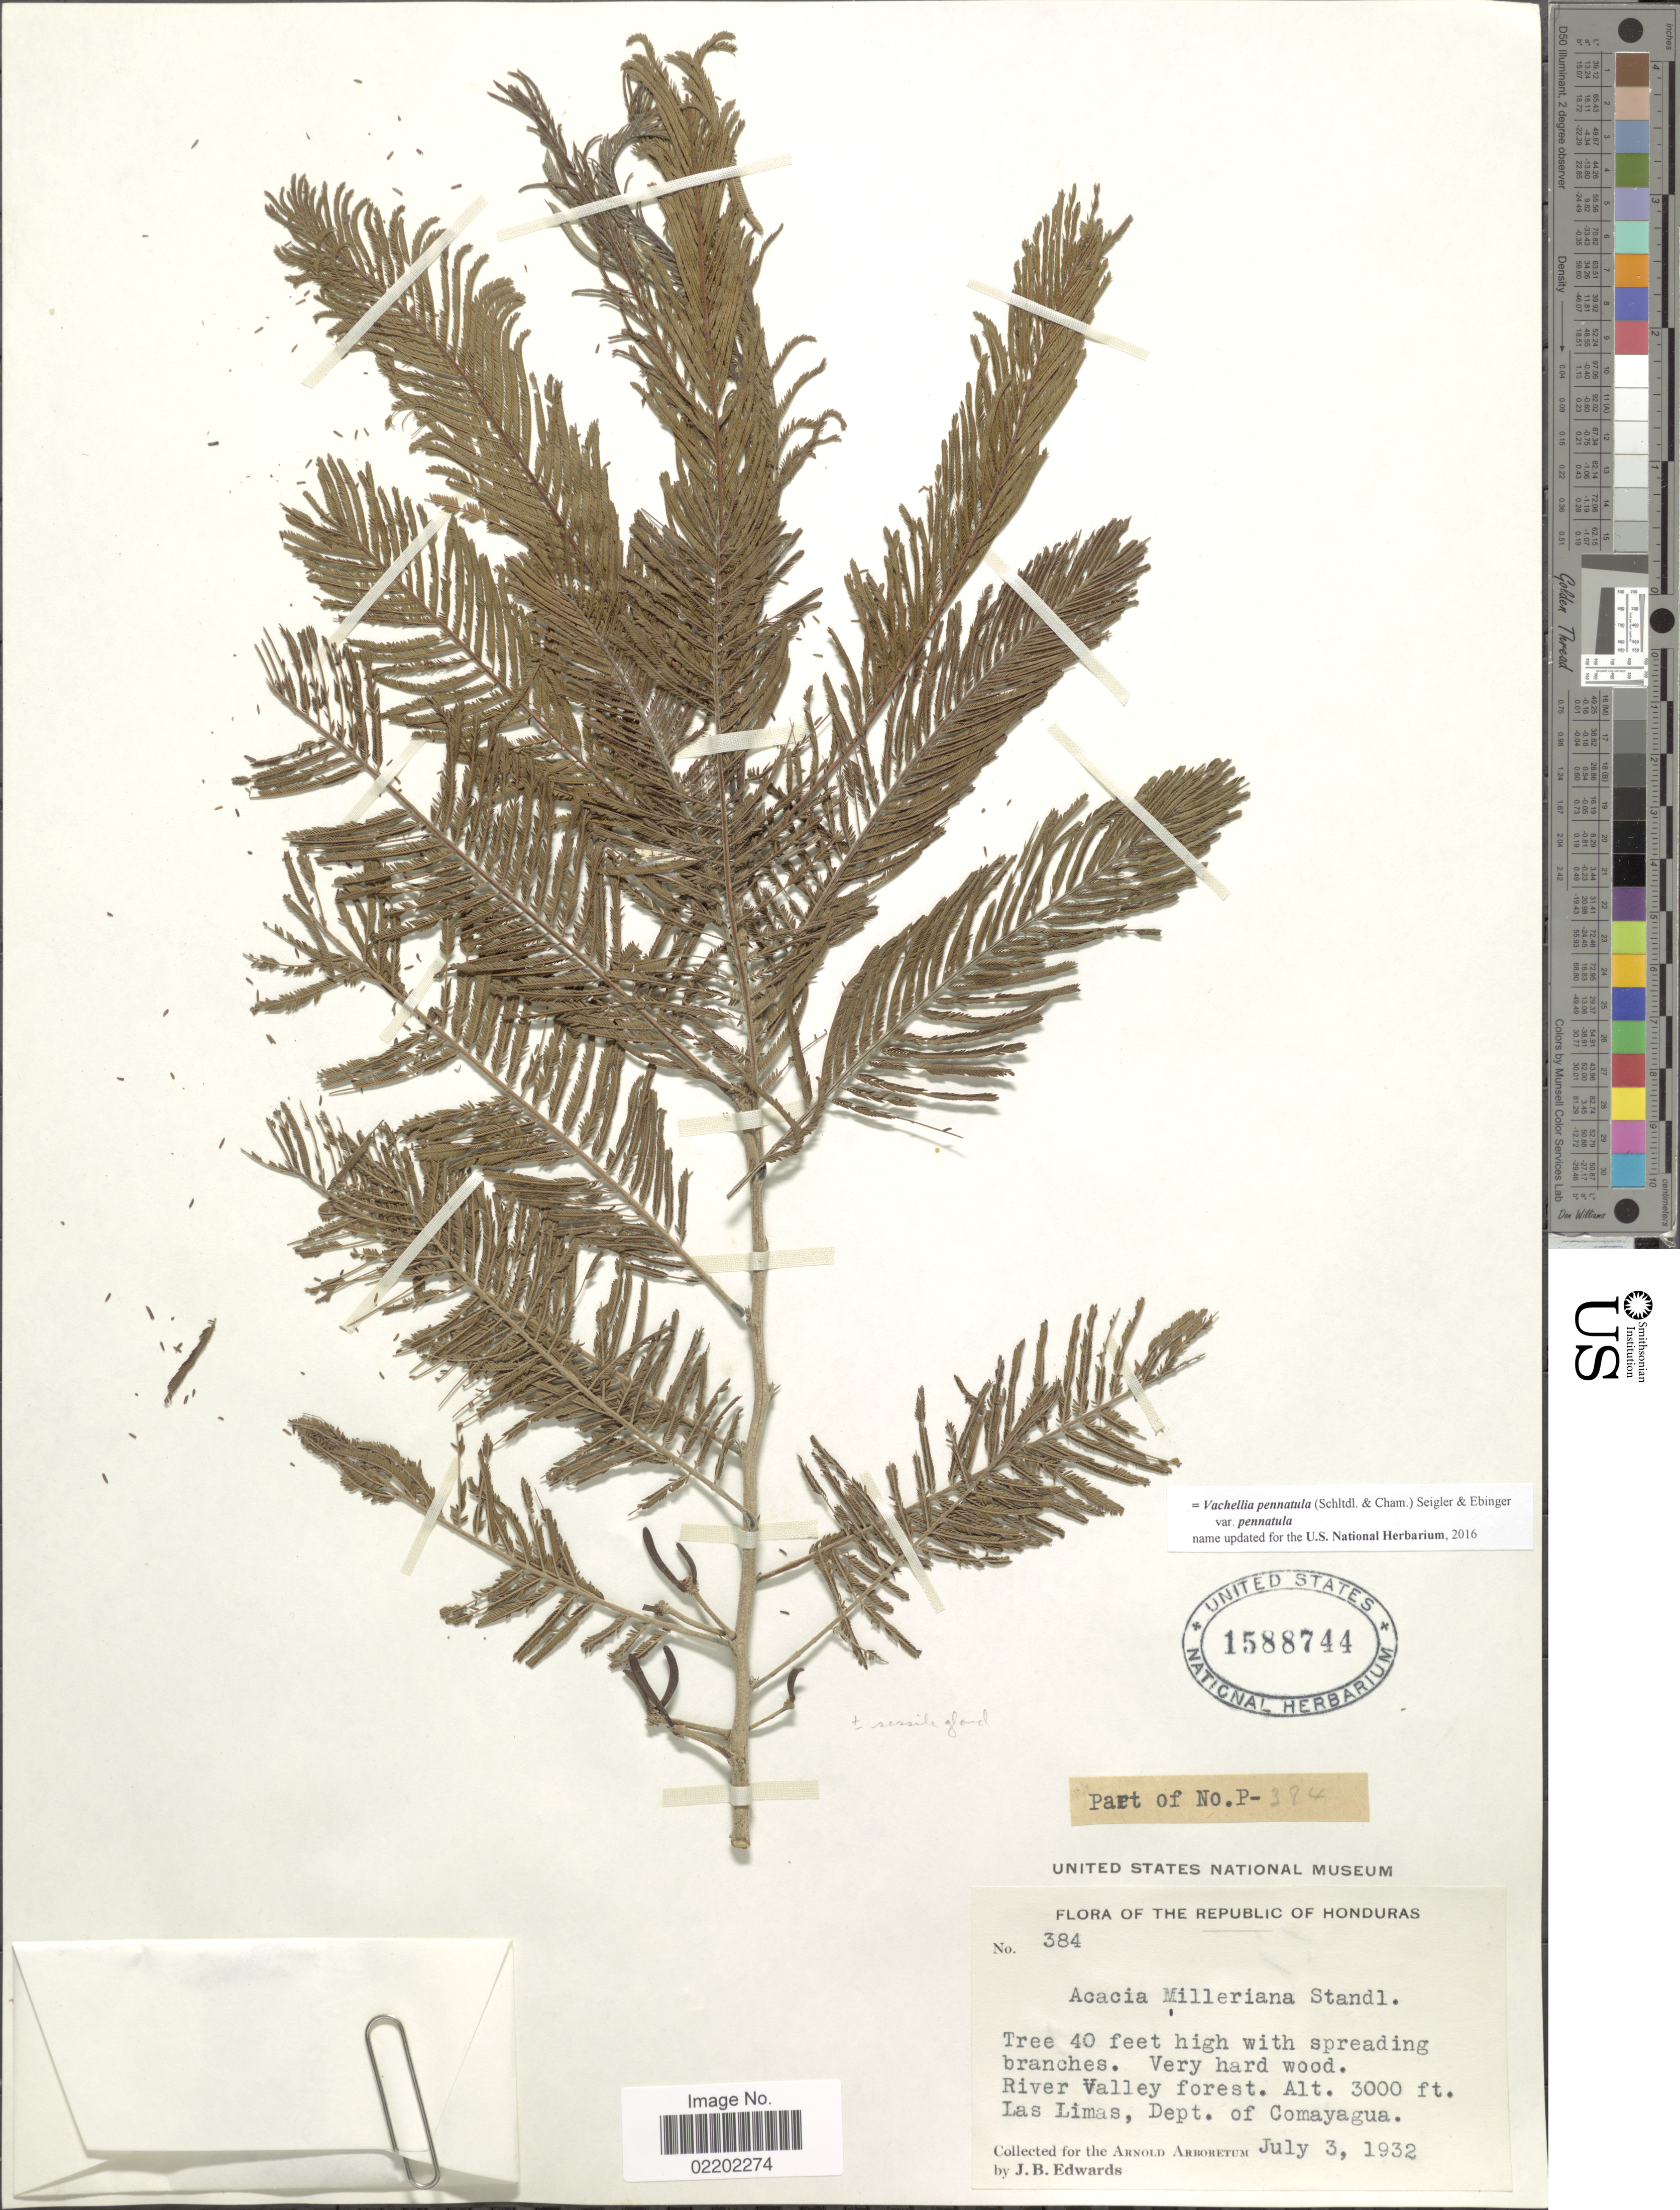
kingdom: Plantae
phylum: Tracheophyta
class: Magnoliopsida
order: Fabales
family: Fabaceae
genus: Vachellia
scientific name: Vachellia pennatula var. pennatula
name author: (Schltdl. & Cham.) Seigler & Ebinger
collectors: J. B. Edwards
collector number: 384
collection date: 1932-07-03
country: Honduras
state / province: Comayagua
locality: The Republic of Honduras, Ver hard wood, River Valley forest, Las Limas, Dept. of Comayagua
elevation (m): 914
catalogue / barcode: US 1588744